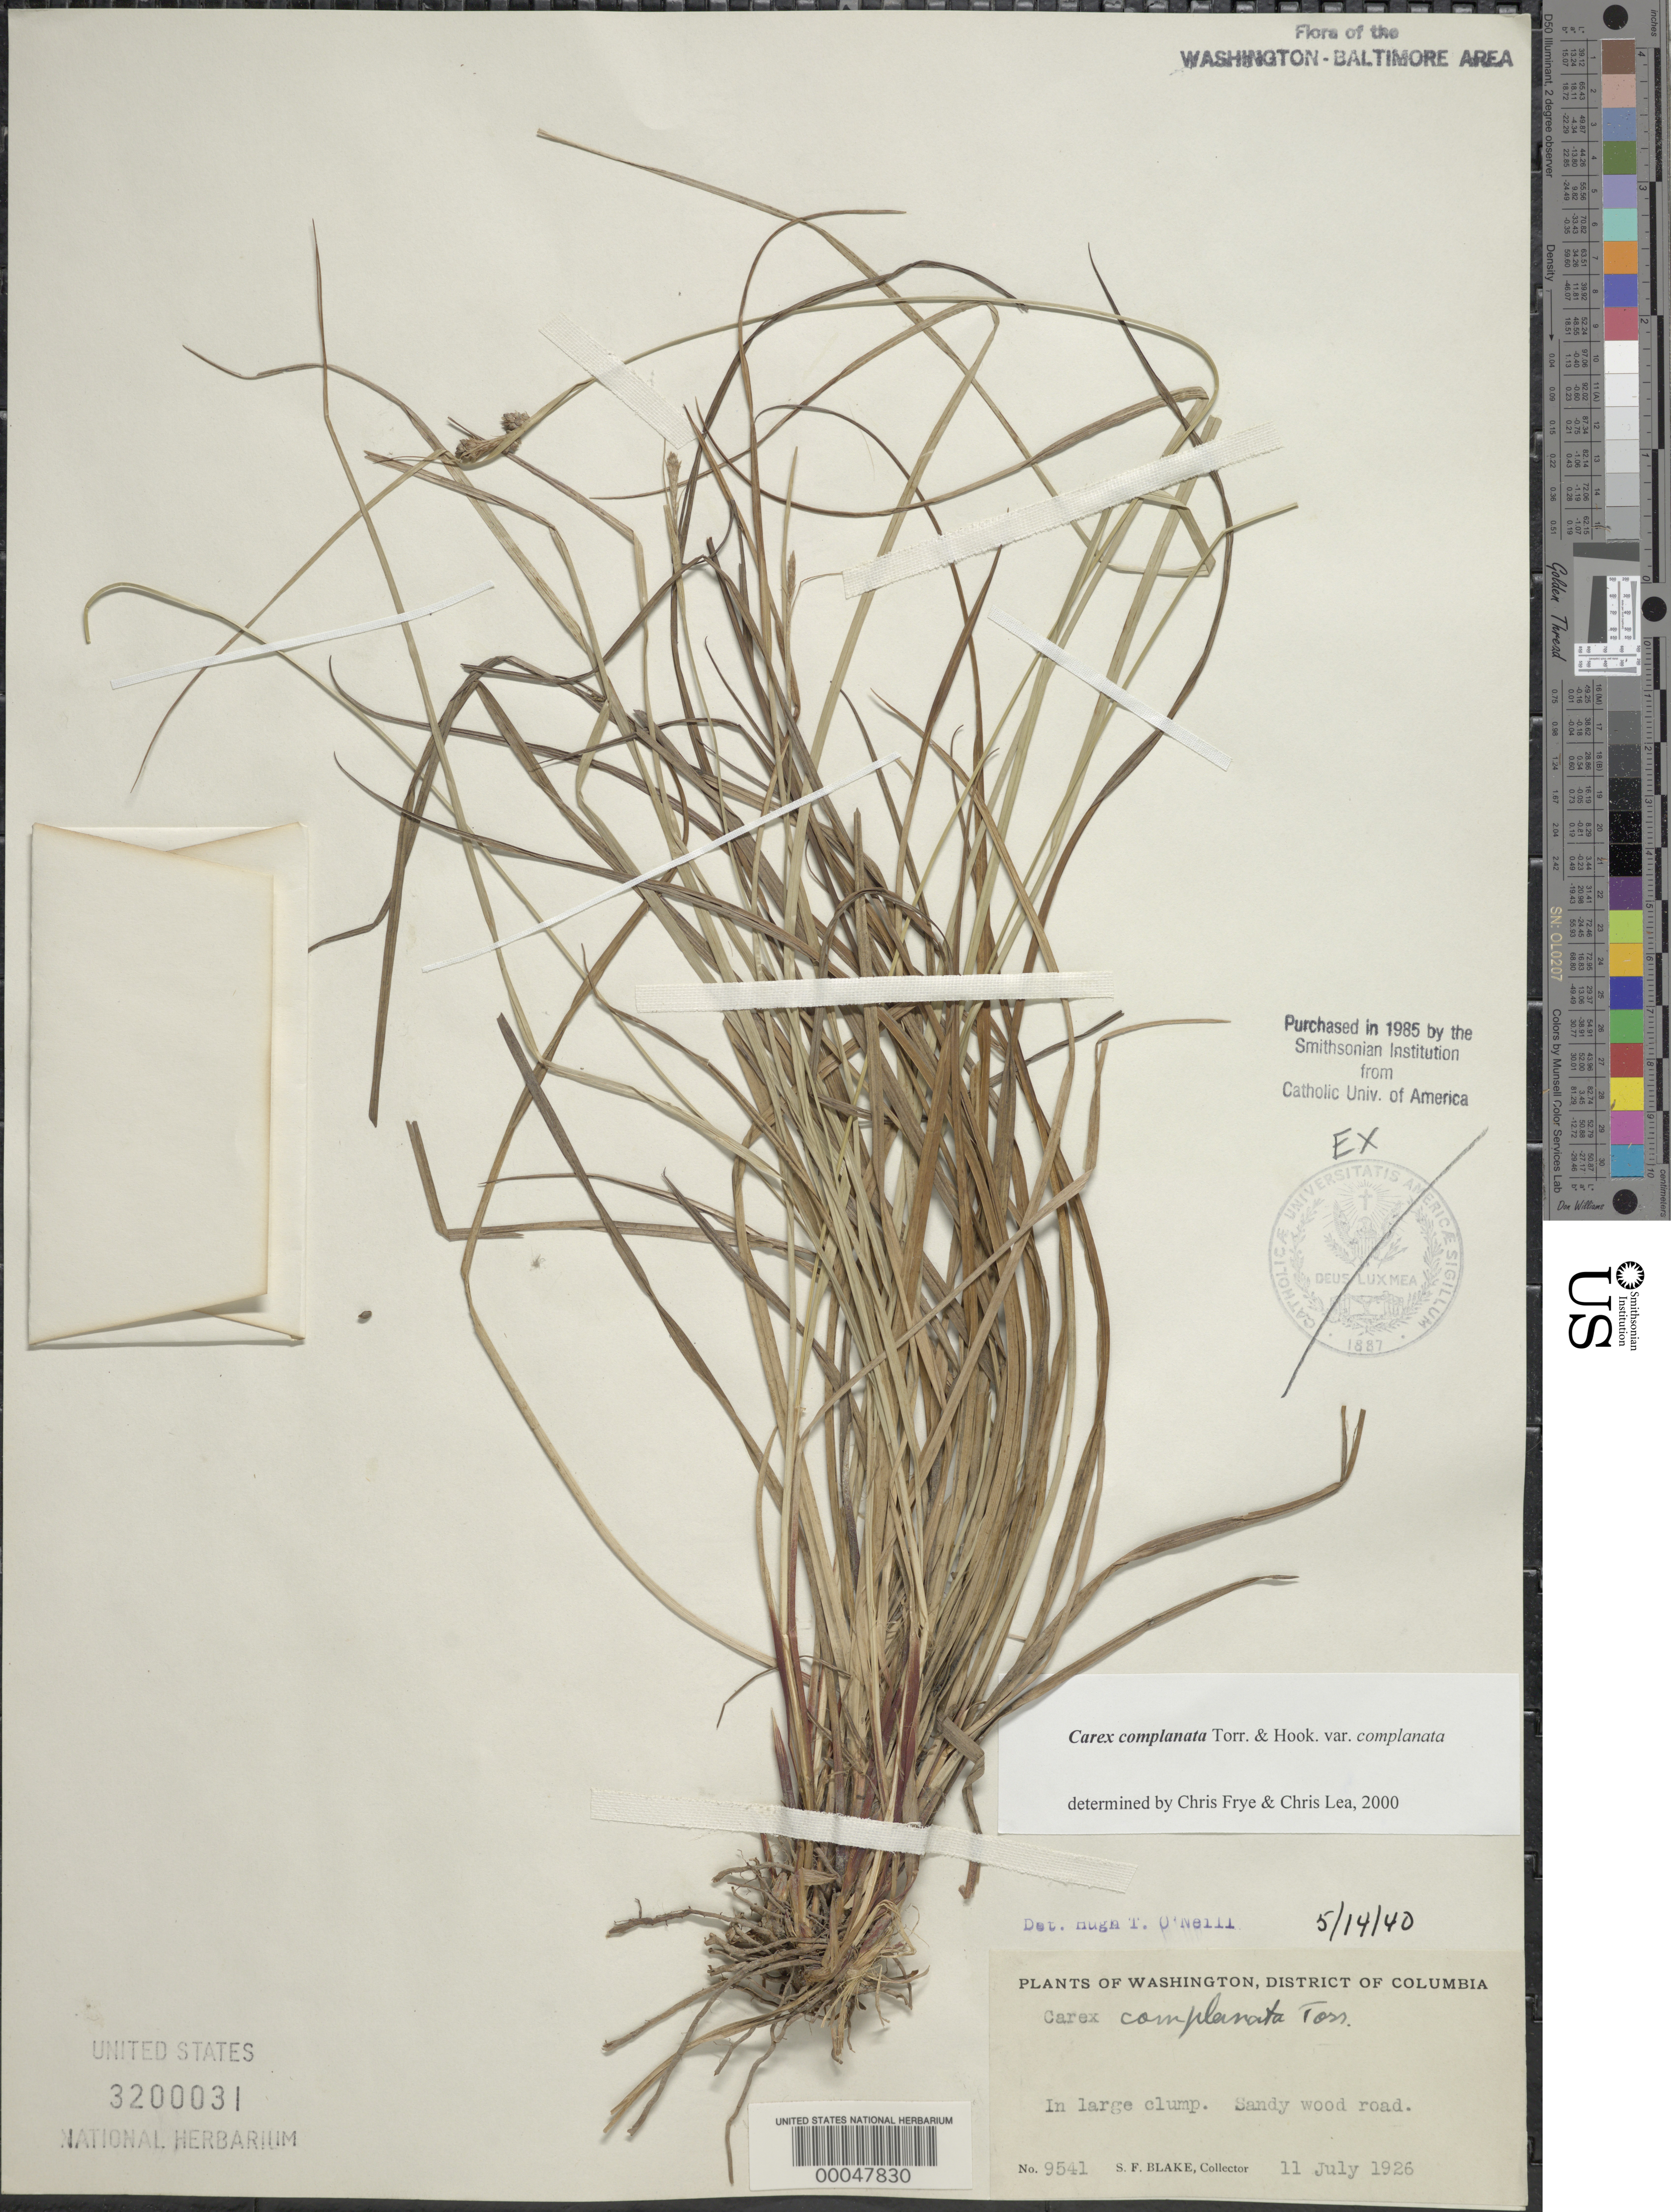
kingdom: Plantae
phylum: Tracheophyta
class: Liliopsida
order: Poales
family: Cyperaceae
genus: Carex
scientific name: Carex complanata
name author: Torr. & Hook.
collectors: S. Blake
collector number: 9541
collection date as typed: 11 Jul 1926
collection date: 1926-07-11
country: United States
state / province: District of Columbia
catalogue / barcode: US 3200031